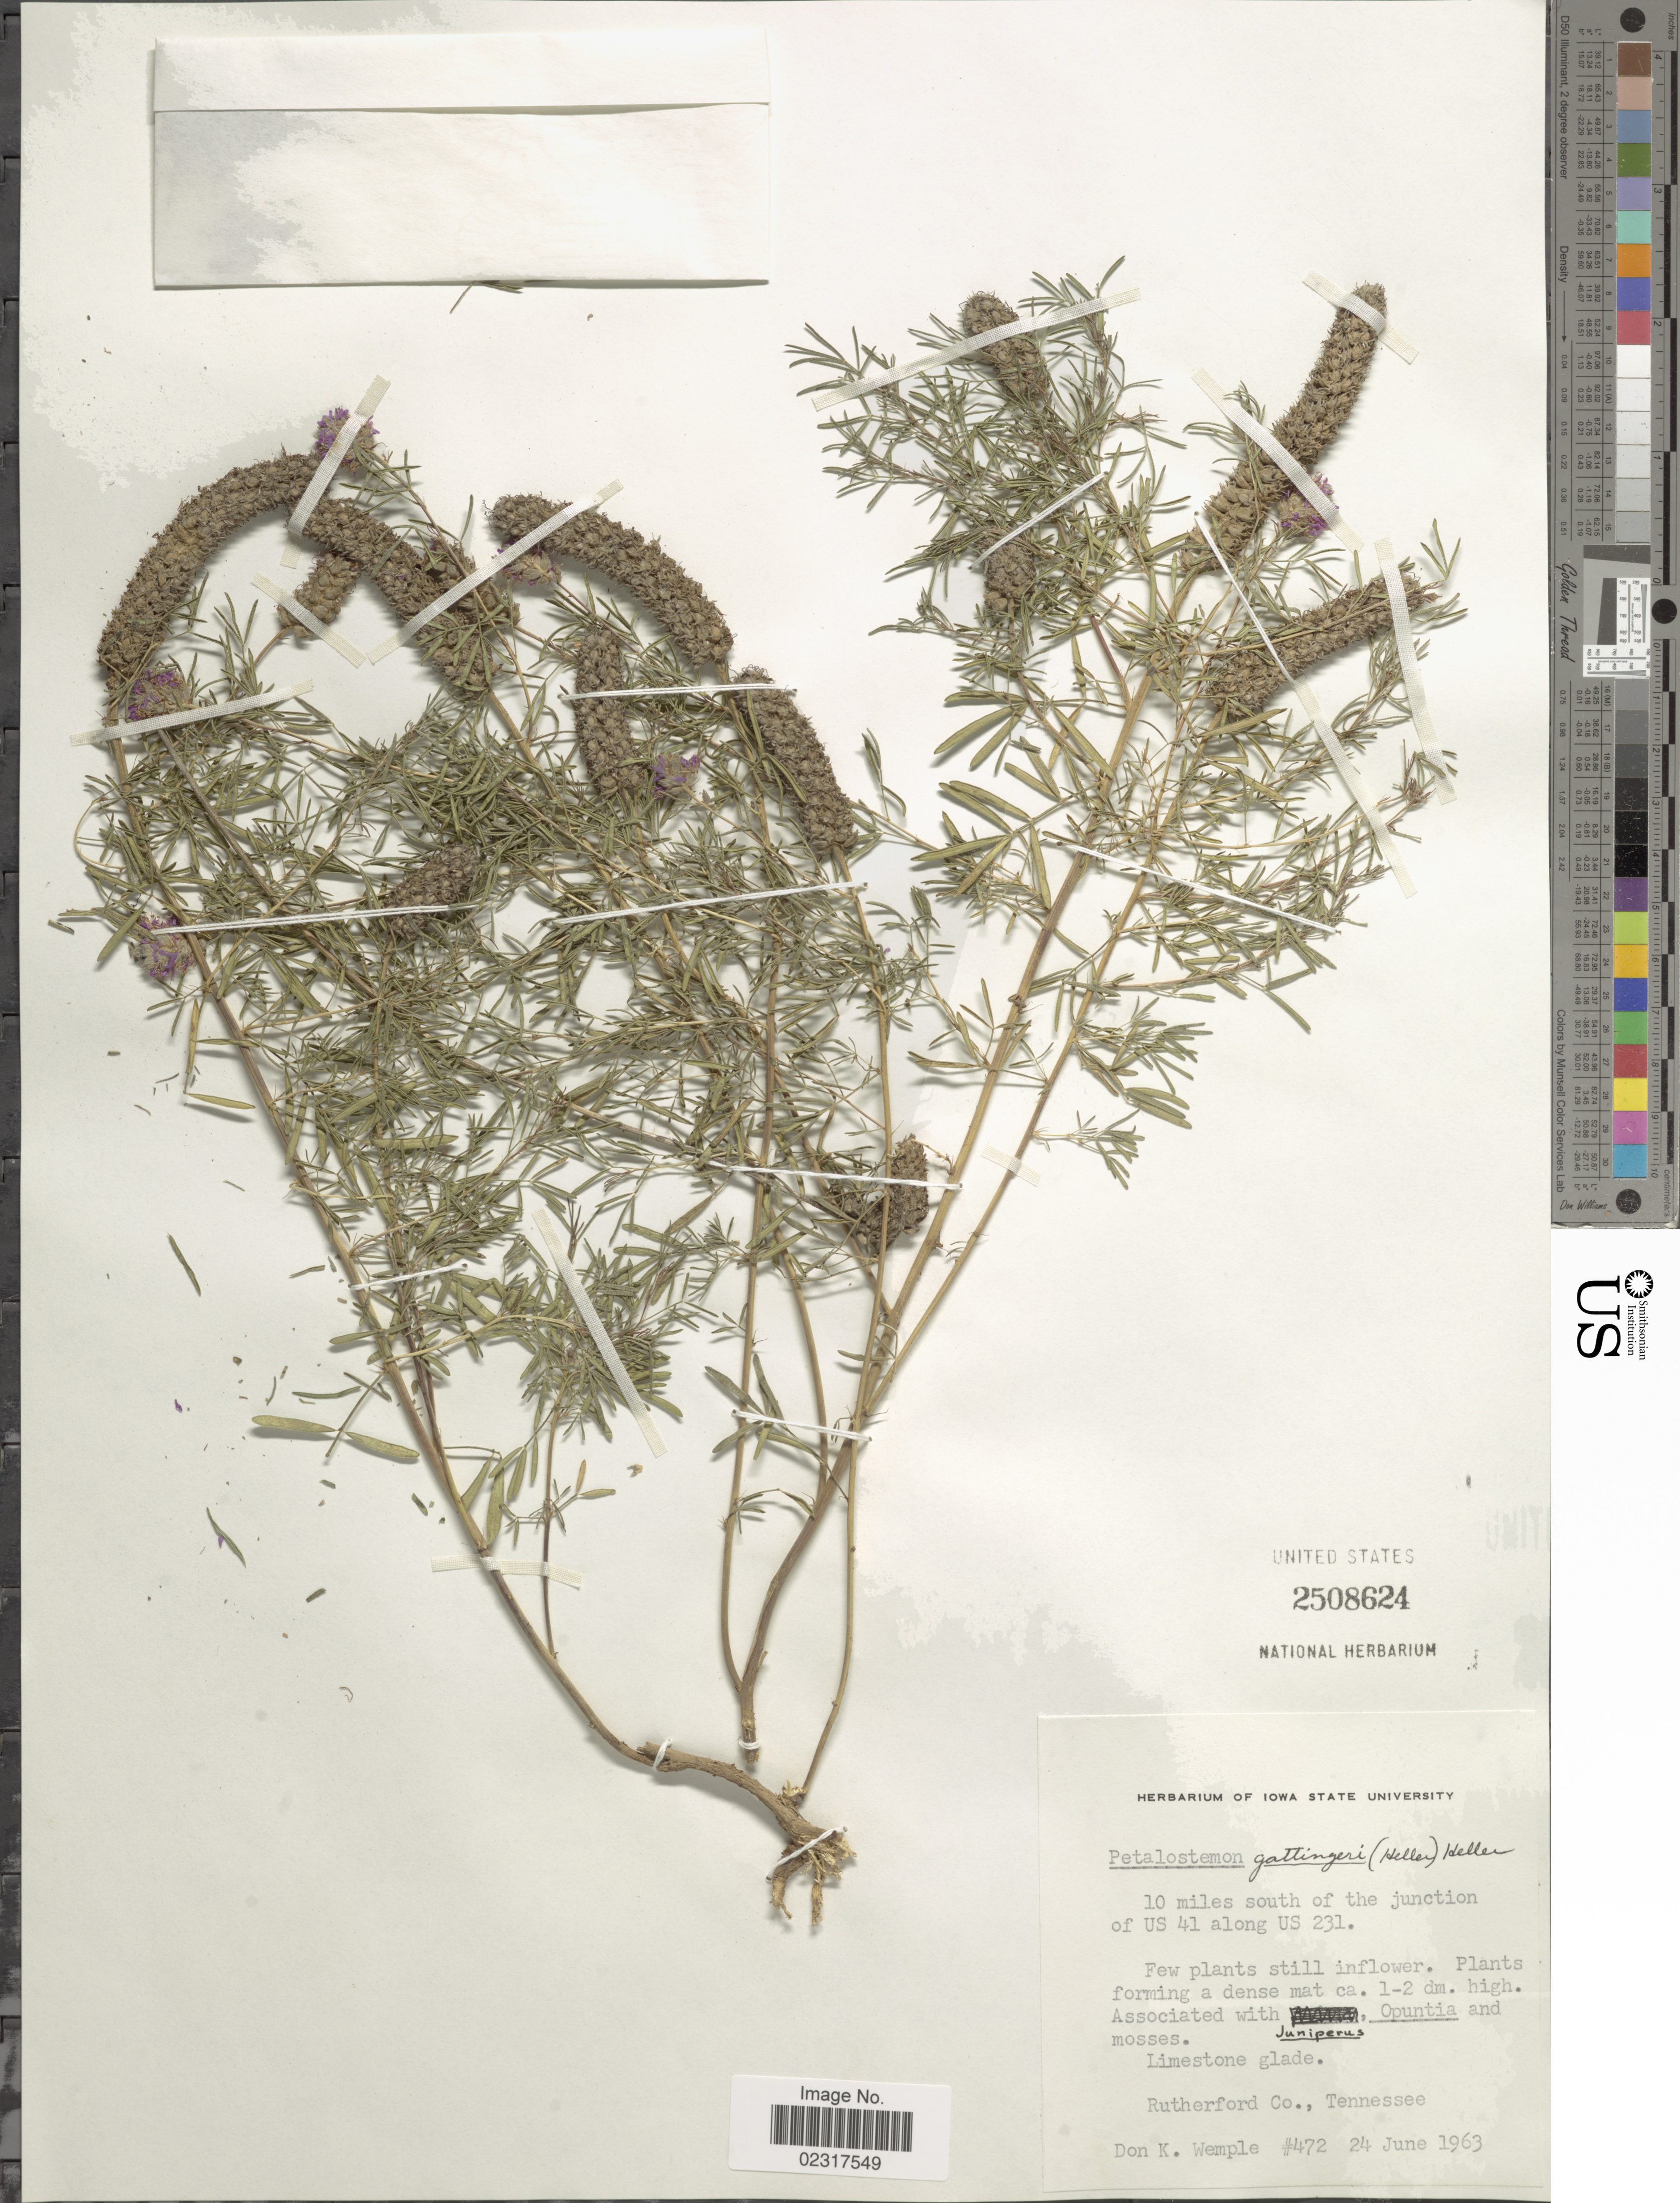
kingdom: Plantae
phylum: Tracheophyta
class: Magnoliopsida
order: Fabales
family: Fabaceae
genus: Dalea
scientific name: Dalea gattingeri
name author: (A. Heller) Barneby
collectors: D. Wemple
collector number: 472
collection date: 1963-06-24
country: United States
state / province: Tennessee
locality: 10 miles south of the junction of US 41 along US 231, Rutherford Co.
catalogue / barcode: US 2508624